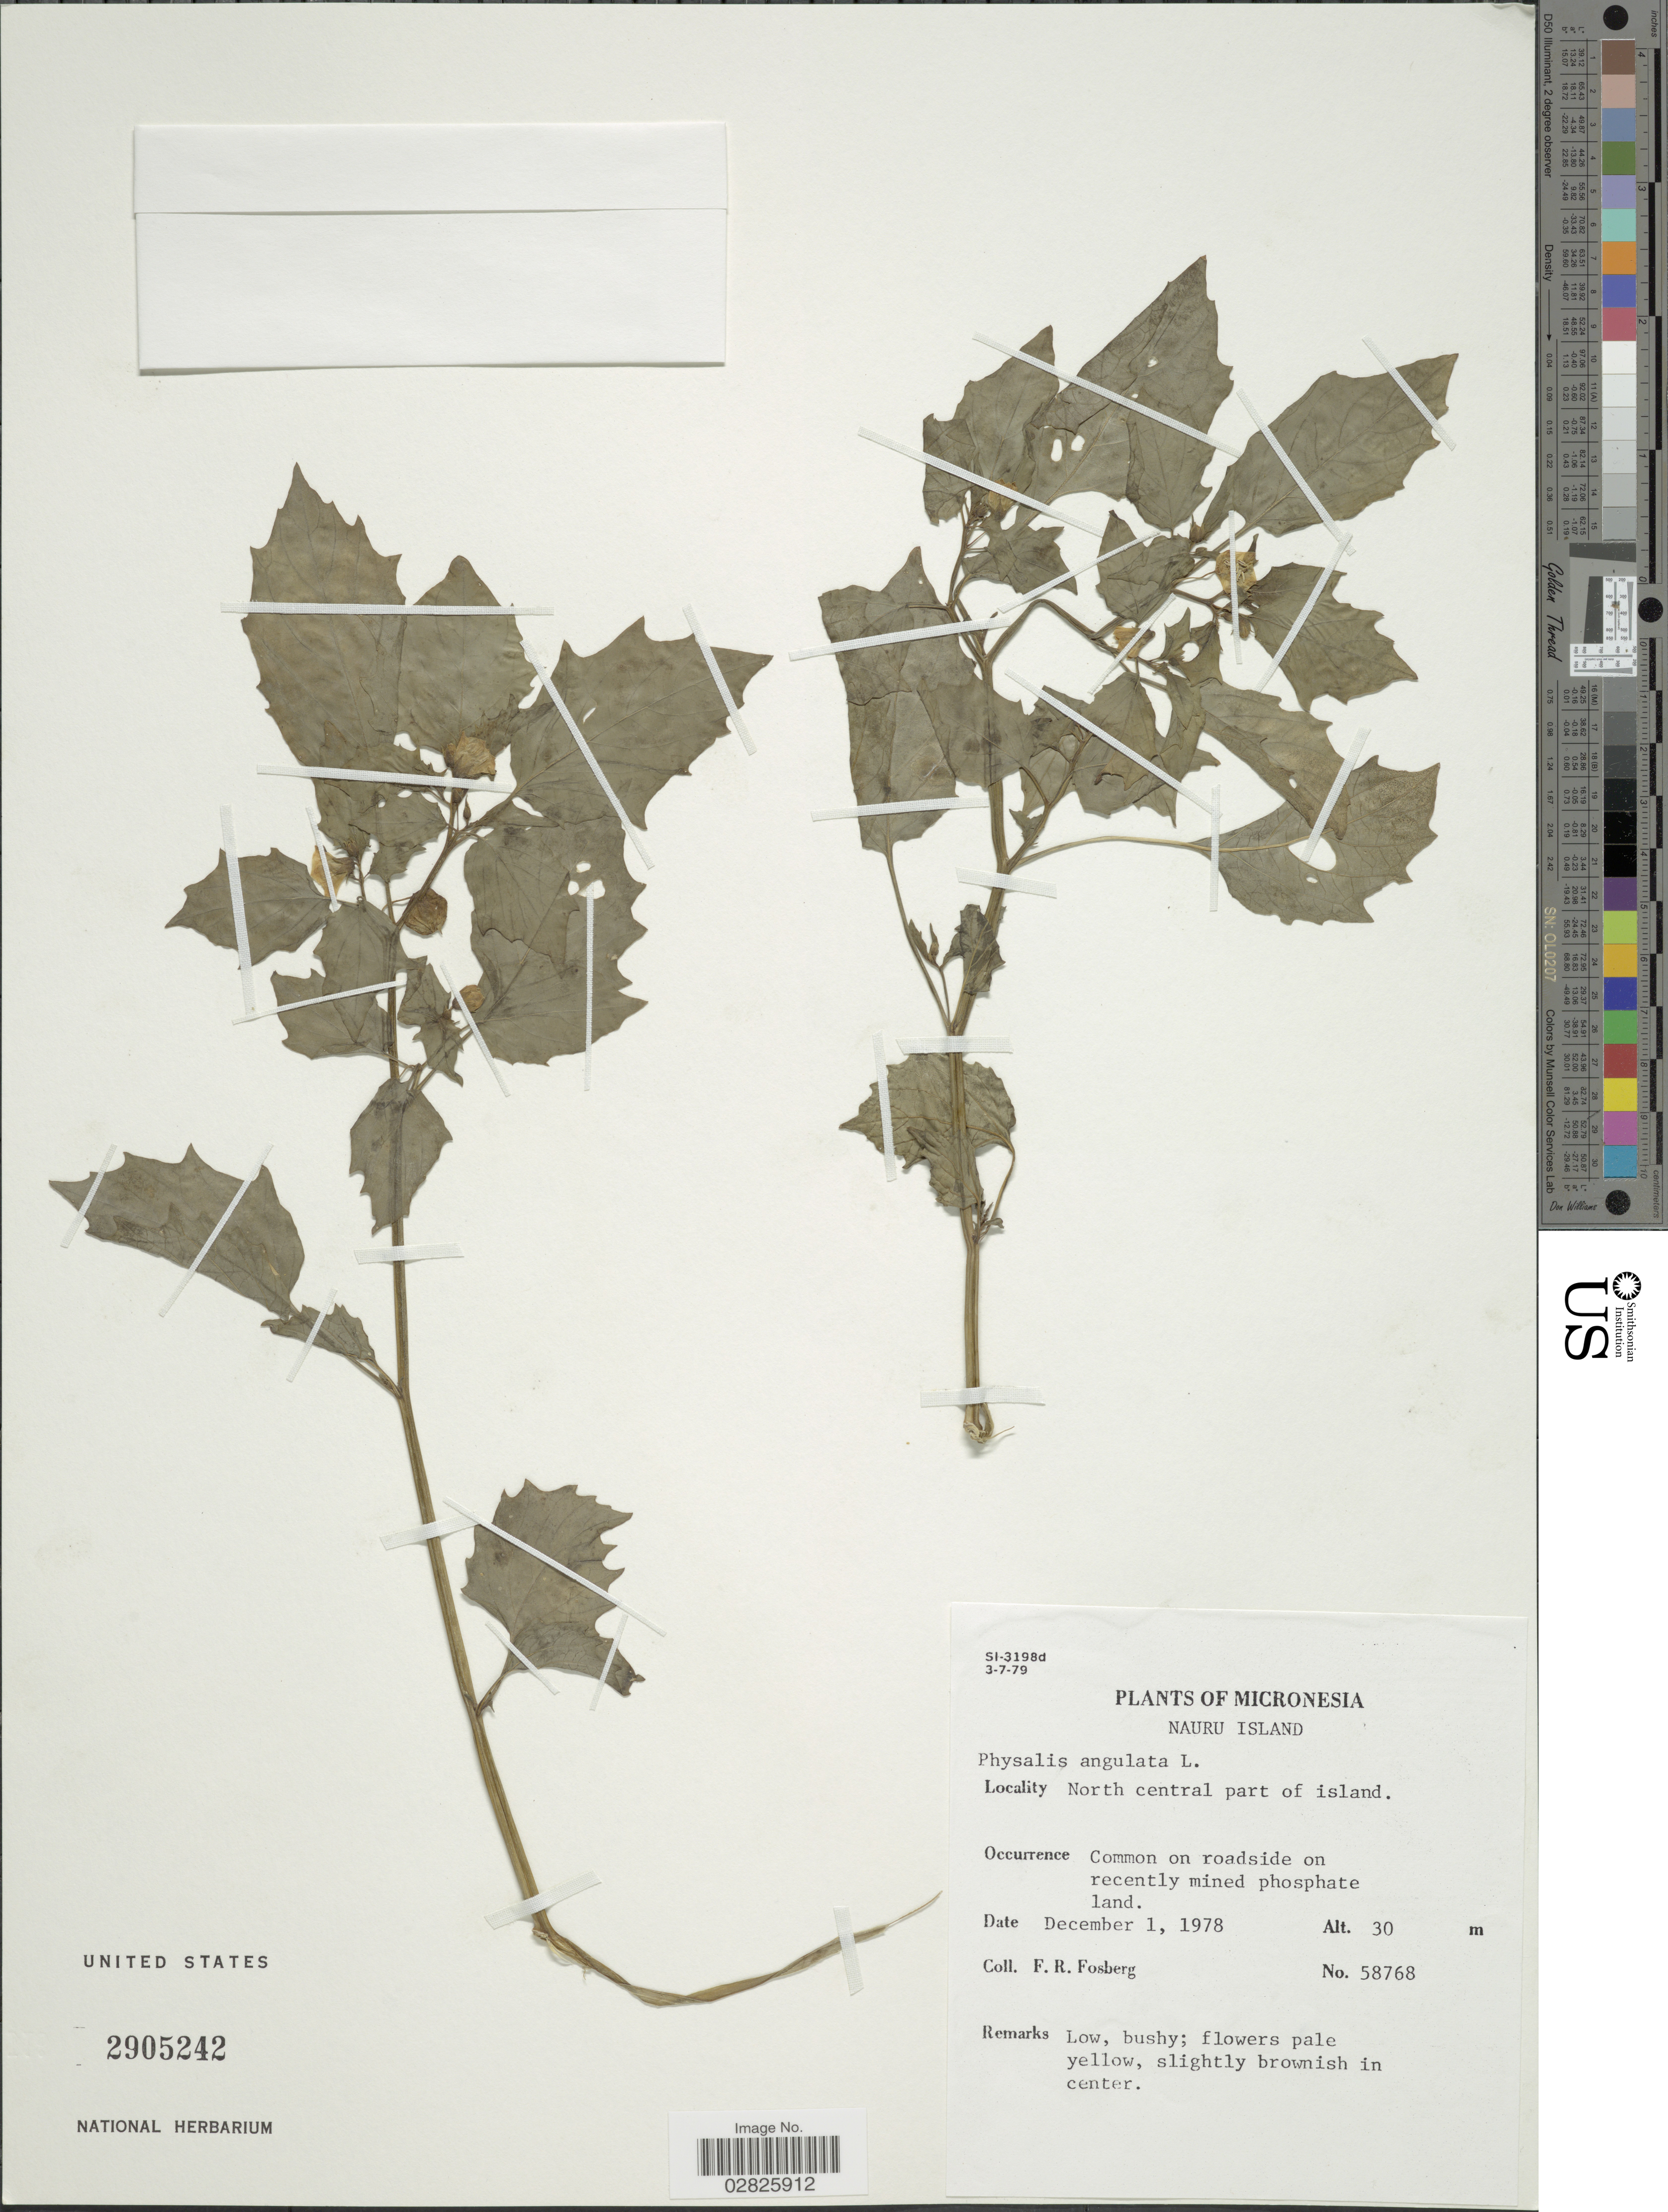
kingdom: Plantae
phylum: Tracheophyta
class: Magnoliopsida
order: Solanales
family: Solanaceae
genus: Physalis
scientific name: Physalis angulata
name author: L.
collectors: F. R. Fosberg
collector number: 58768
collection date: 1978-12-01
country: Nauru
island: Nauru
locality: Nauru Island. North central part of island.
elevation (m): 30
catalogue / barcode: US 2905242